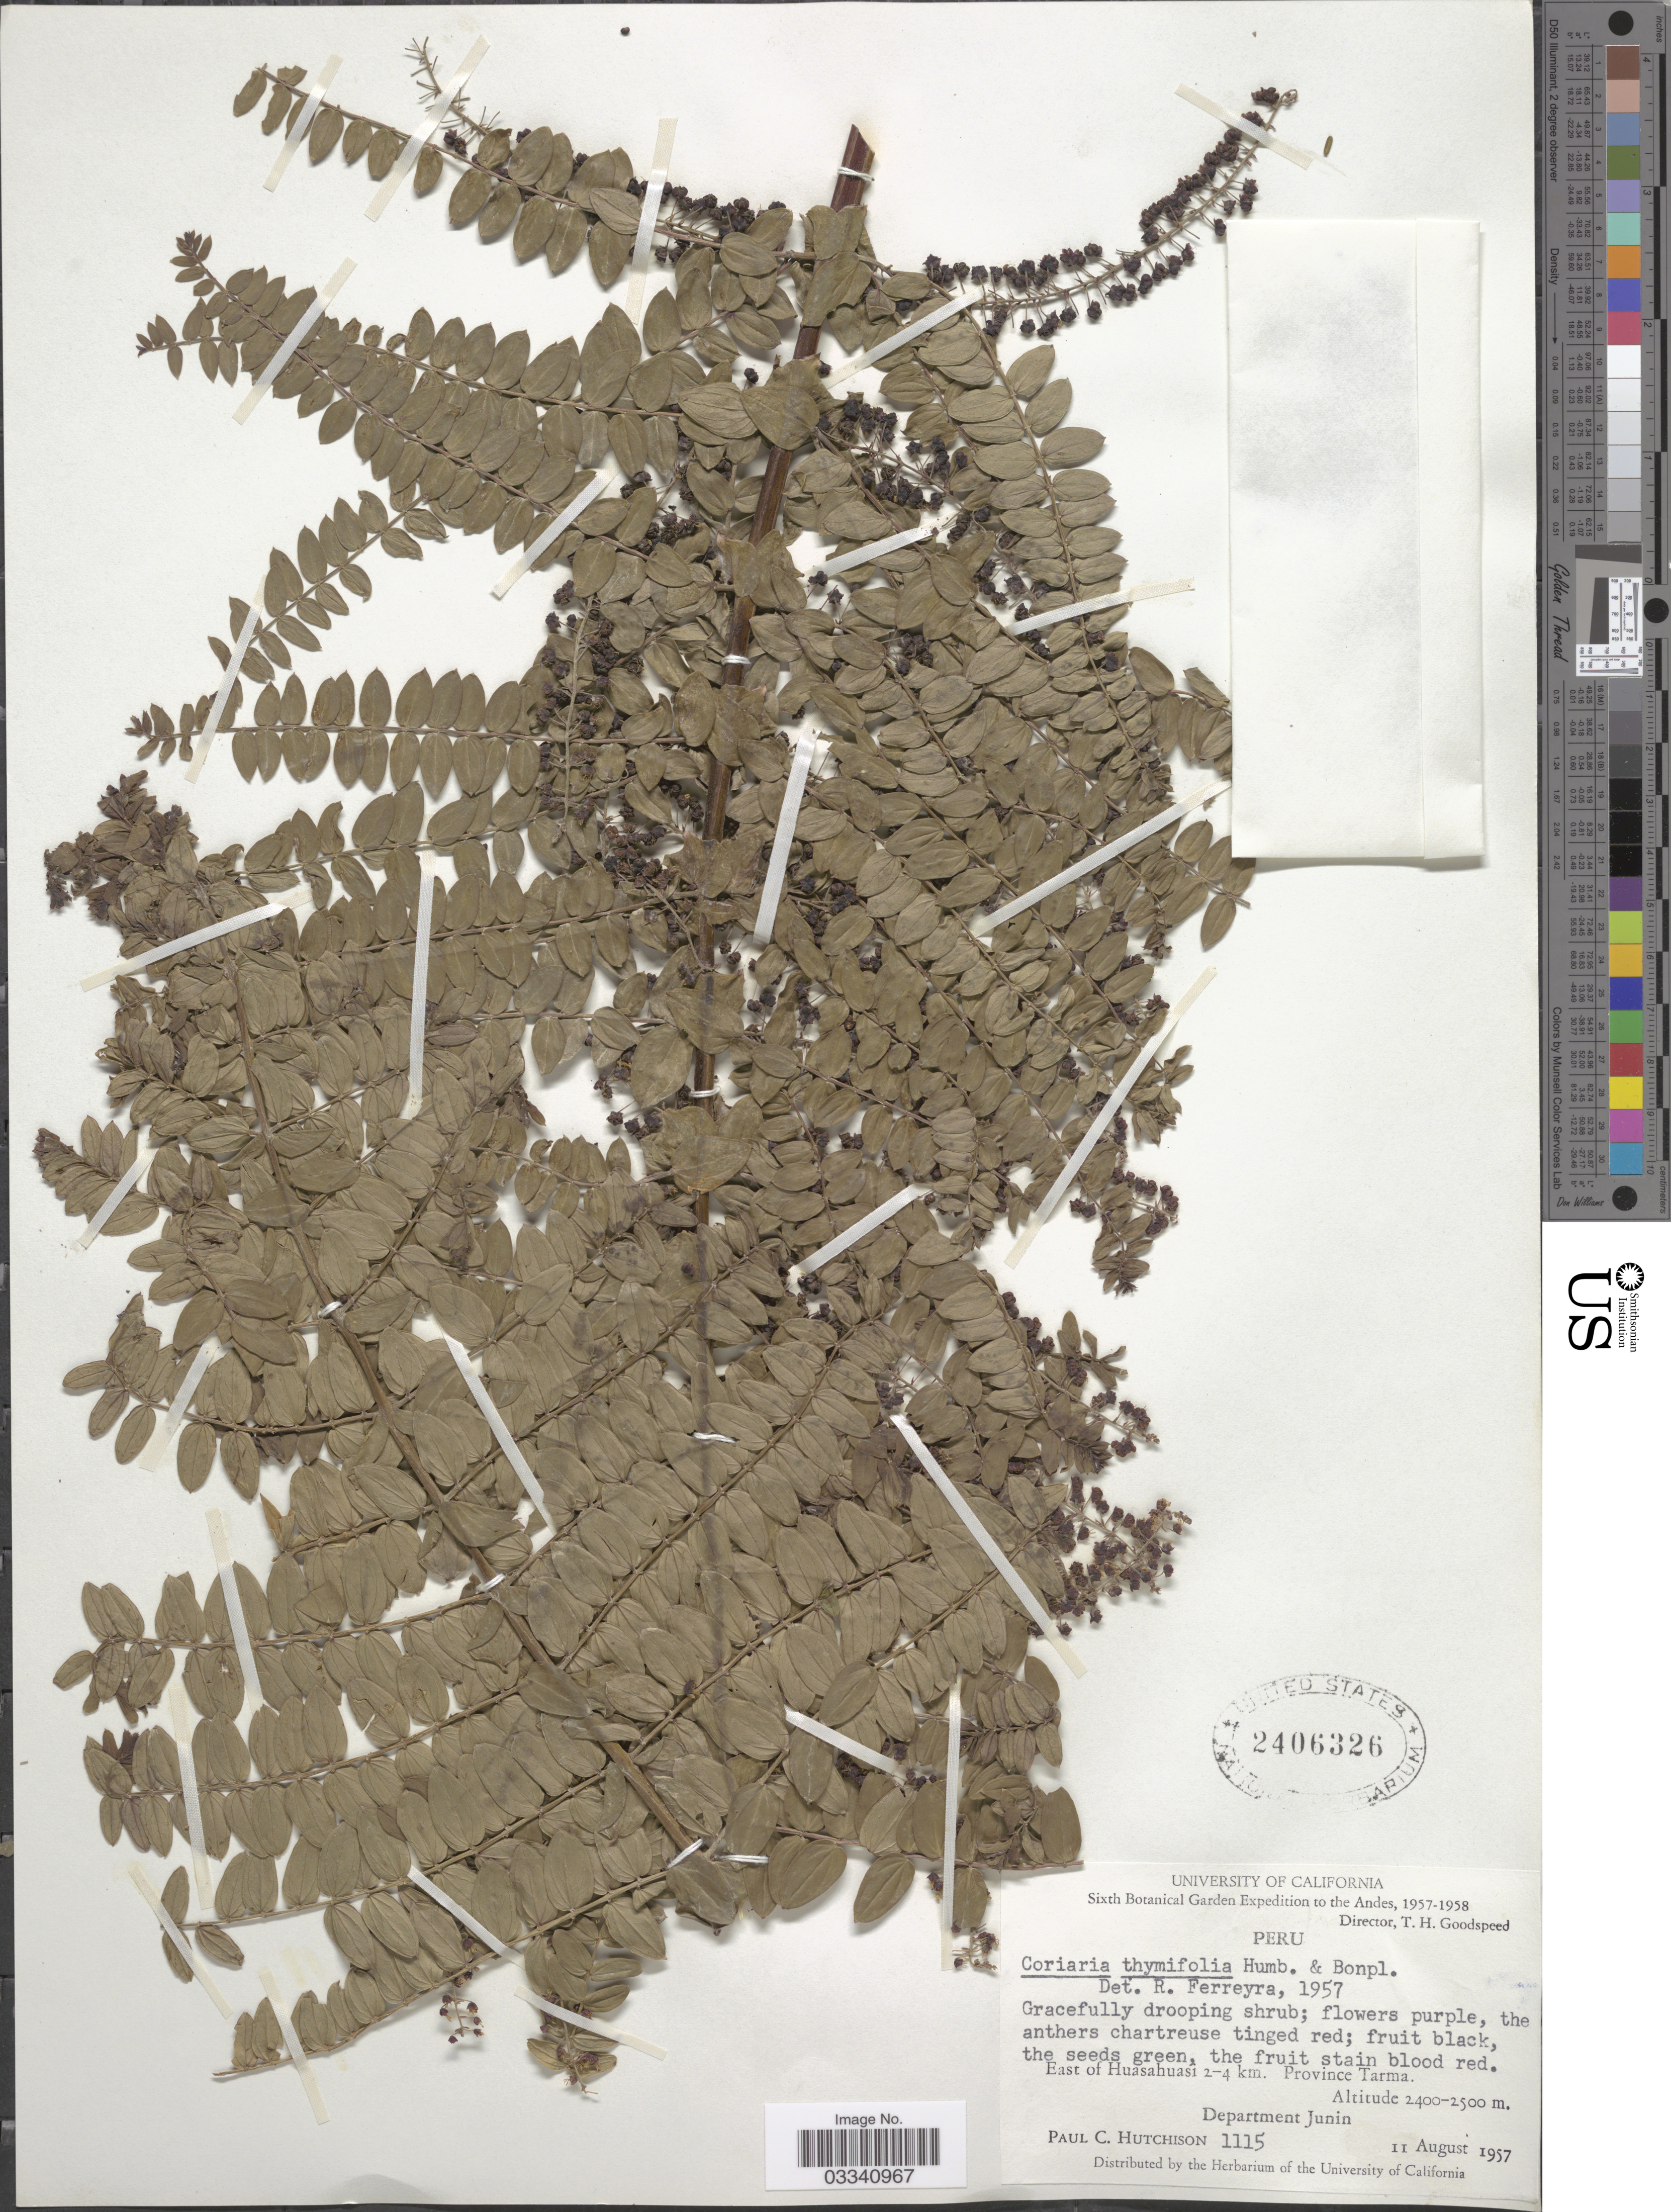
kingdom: Plantae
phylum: Tracheophyta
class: Magnoliopsida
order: Cucurbitales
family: Coriariaceae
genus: Coriaria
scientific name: Coriaria ruscifolia subsp. microphylla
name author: (Poir.) L.E. Skog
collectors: P. C. Hutchison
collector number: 1115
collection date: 1957-08-11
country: Peru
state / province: Junín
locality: The Andes, East of Huasahuasi 2-4 km. Province Tarma, Department Junin.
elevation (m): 2400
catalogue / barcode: US 2406326